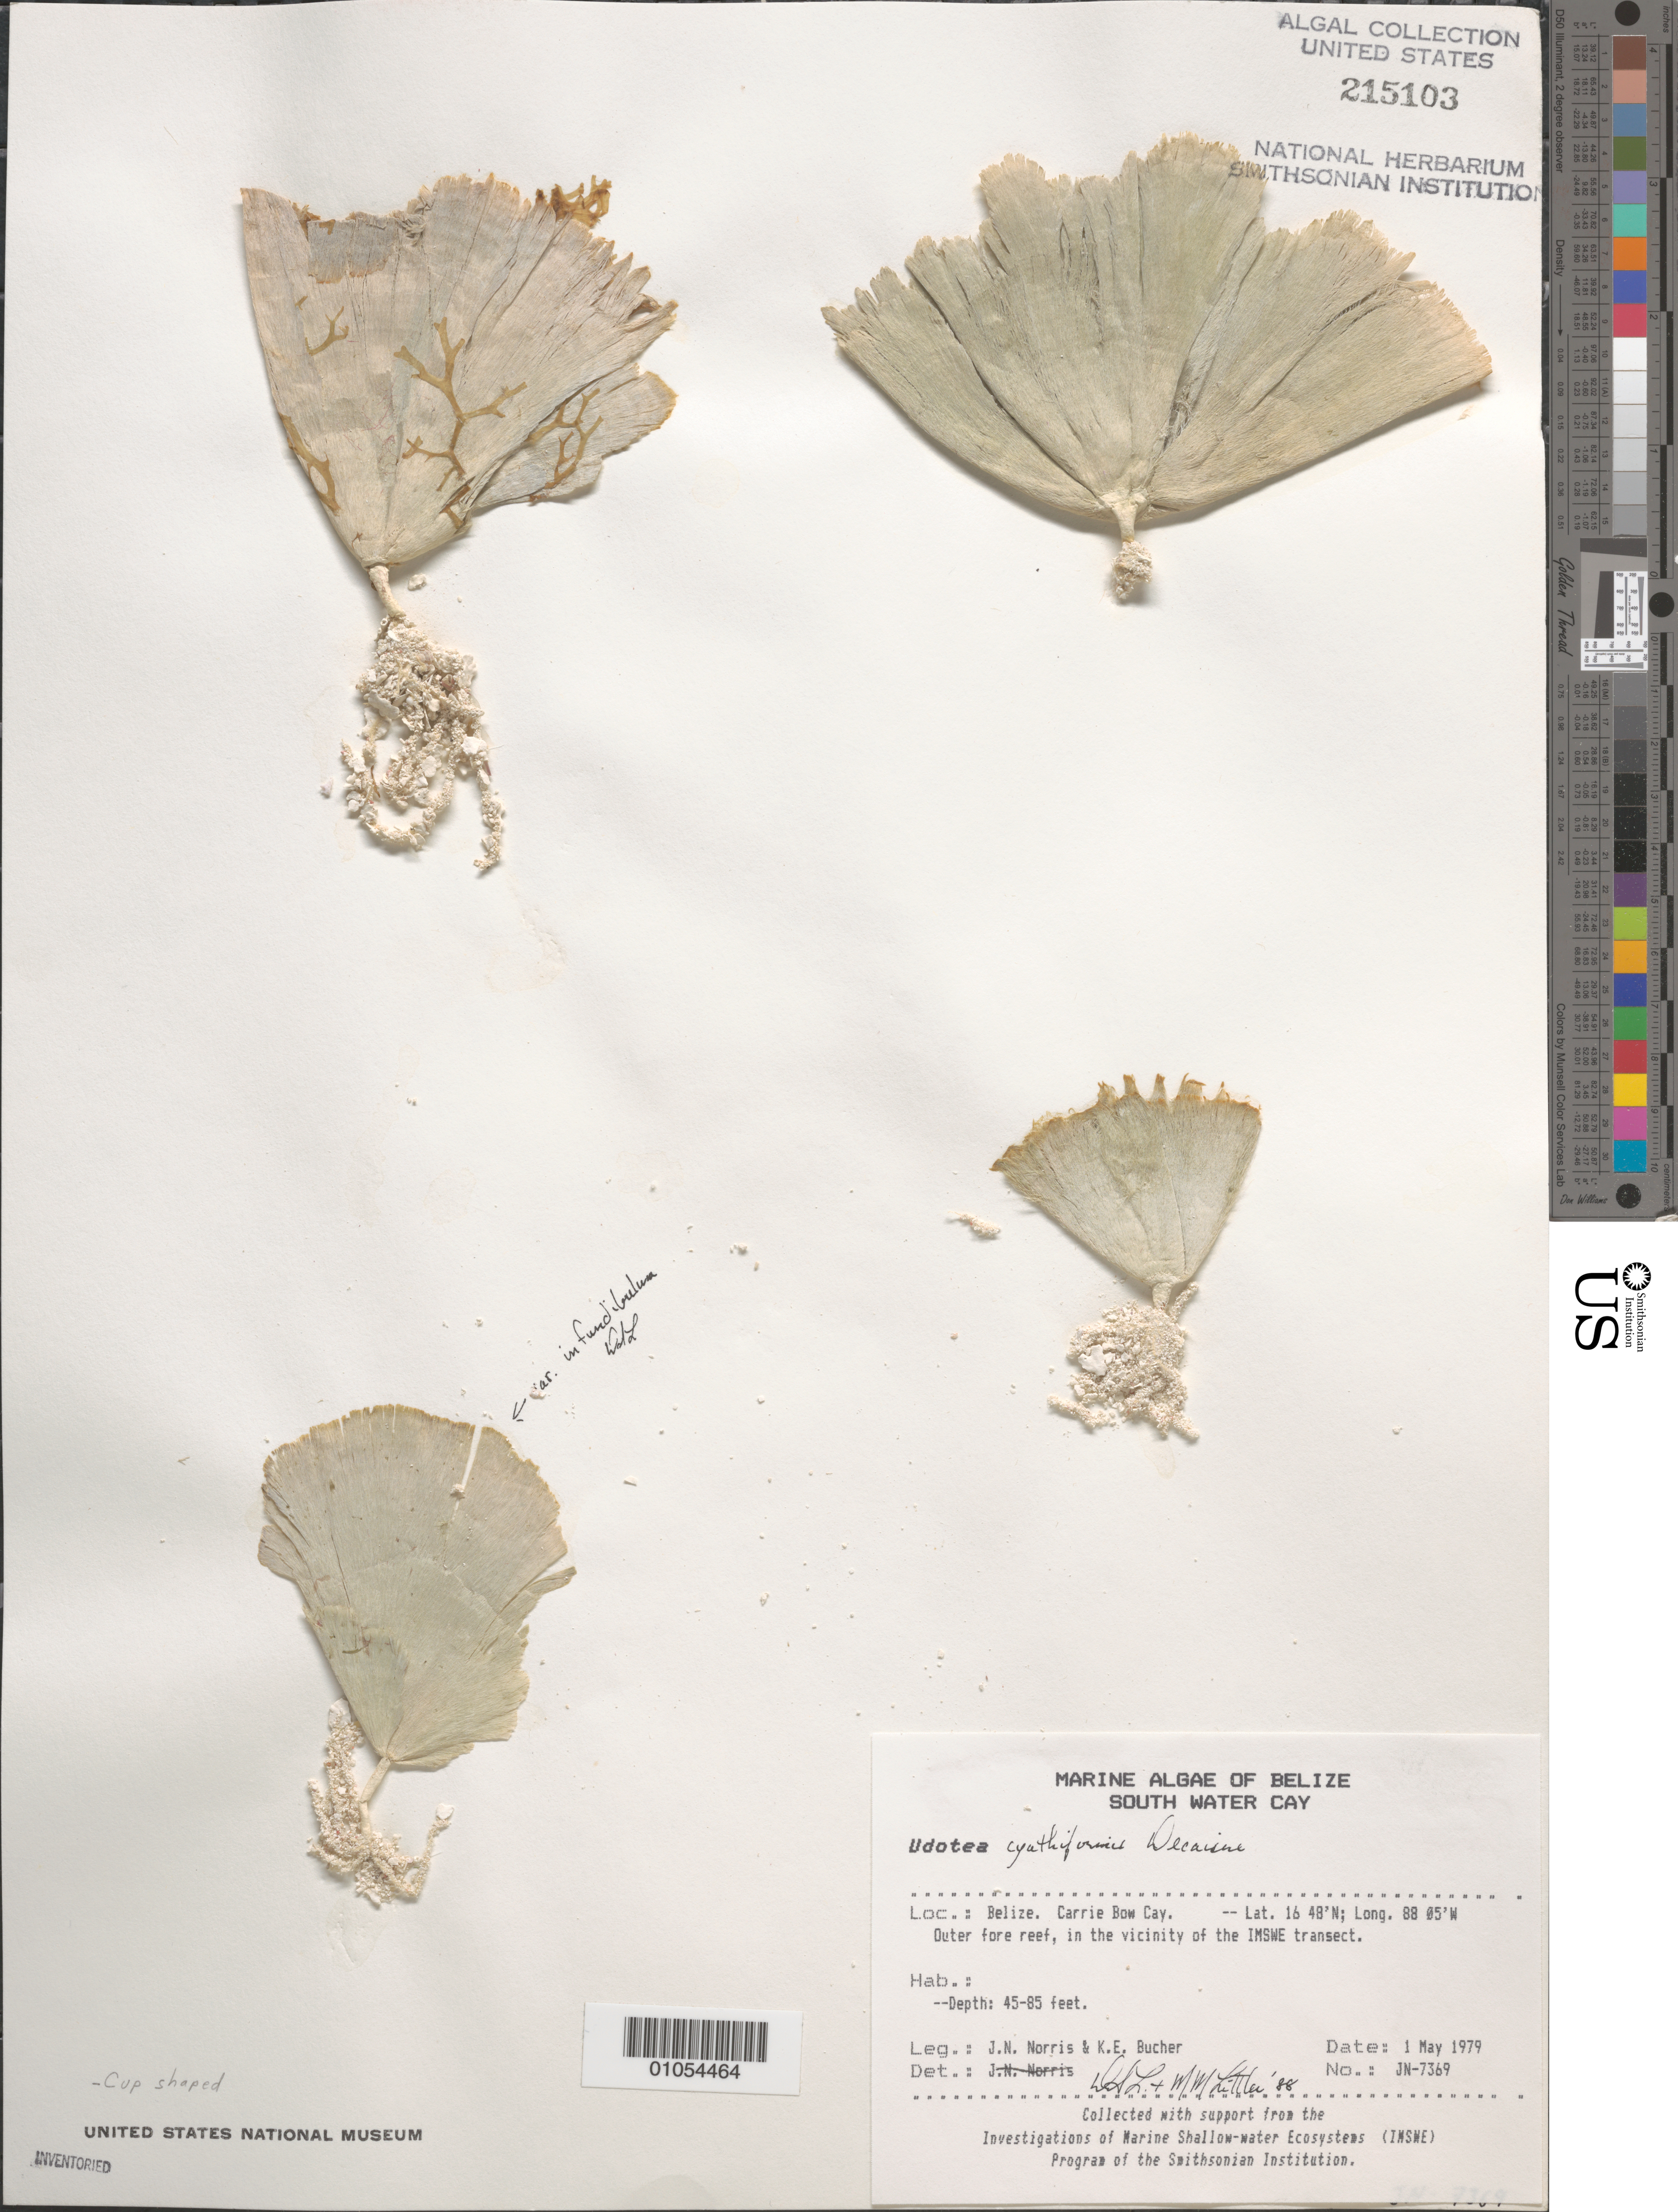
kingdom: Plantae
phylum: Chlorophyta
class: Ulvophyceae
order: Bryopsidales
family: Udoteaceae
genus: Udotea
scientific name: Udotea cyathiformis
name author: Decne.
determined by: Littler, D. S.; Littler, M. M.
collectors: J. N. Norris & K. E. Bucher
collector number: JN-7369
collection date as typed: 01 May 1979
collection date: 1979-05-01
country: Belize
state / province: Stann Creek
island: Carrie Bow Cay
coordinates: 16 48'N, 88 05'W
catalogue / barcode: US 215103